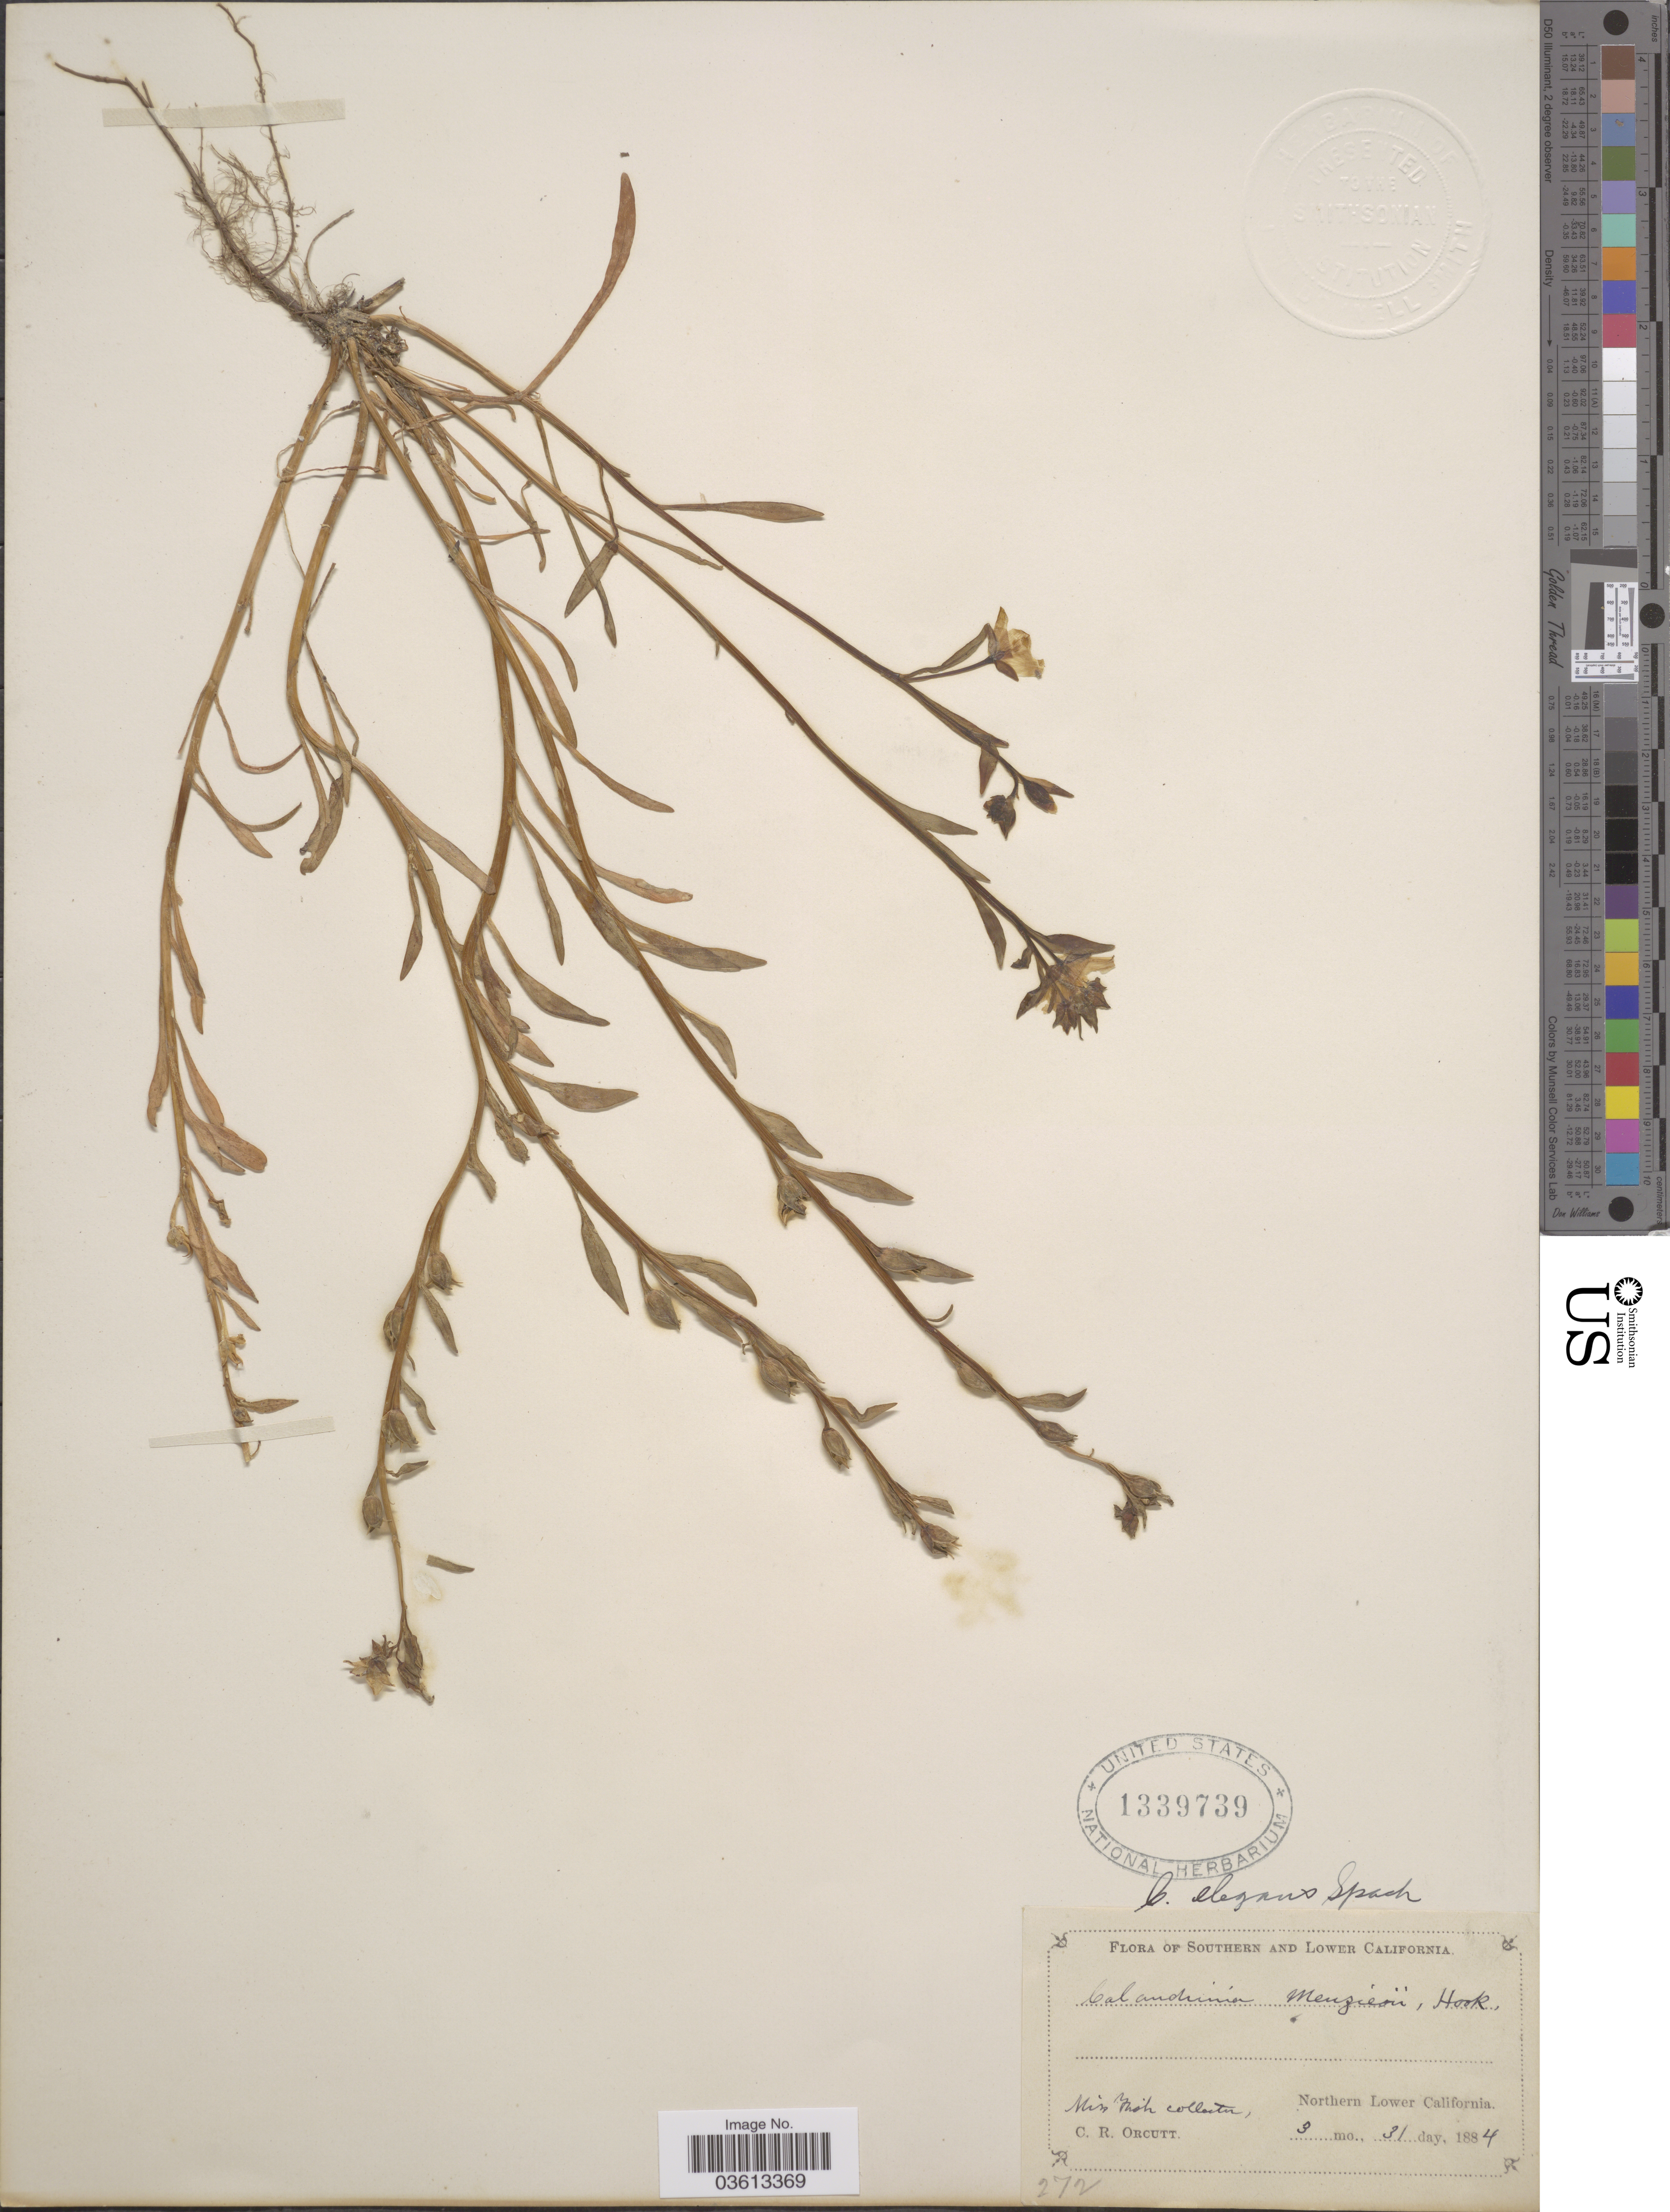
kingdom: Plantae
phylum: Tracheophyta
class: Magnoliopsida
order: Caryophyllales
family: Montiaceae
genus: Calandrinia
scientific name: Calandrinia ciliata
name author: (Ruiz & Pav.) DC.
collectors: -. Fisk & C. R. Orcutt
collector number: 272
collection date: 1884-03-31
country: Mexico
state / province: Baja California Norte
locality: Northern Lower California.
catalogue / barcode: US 1339739